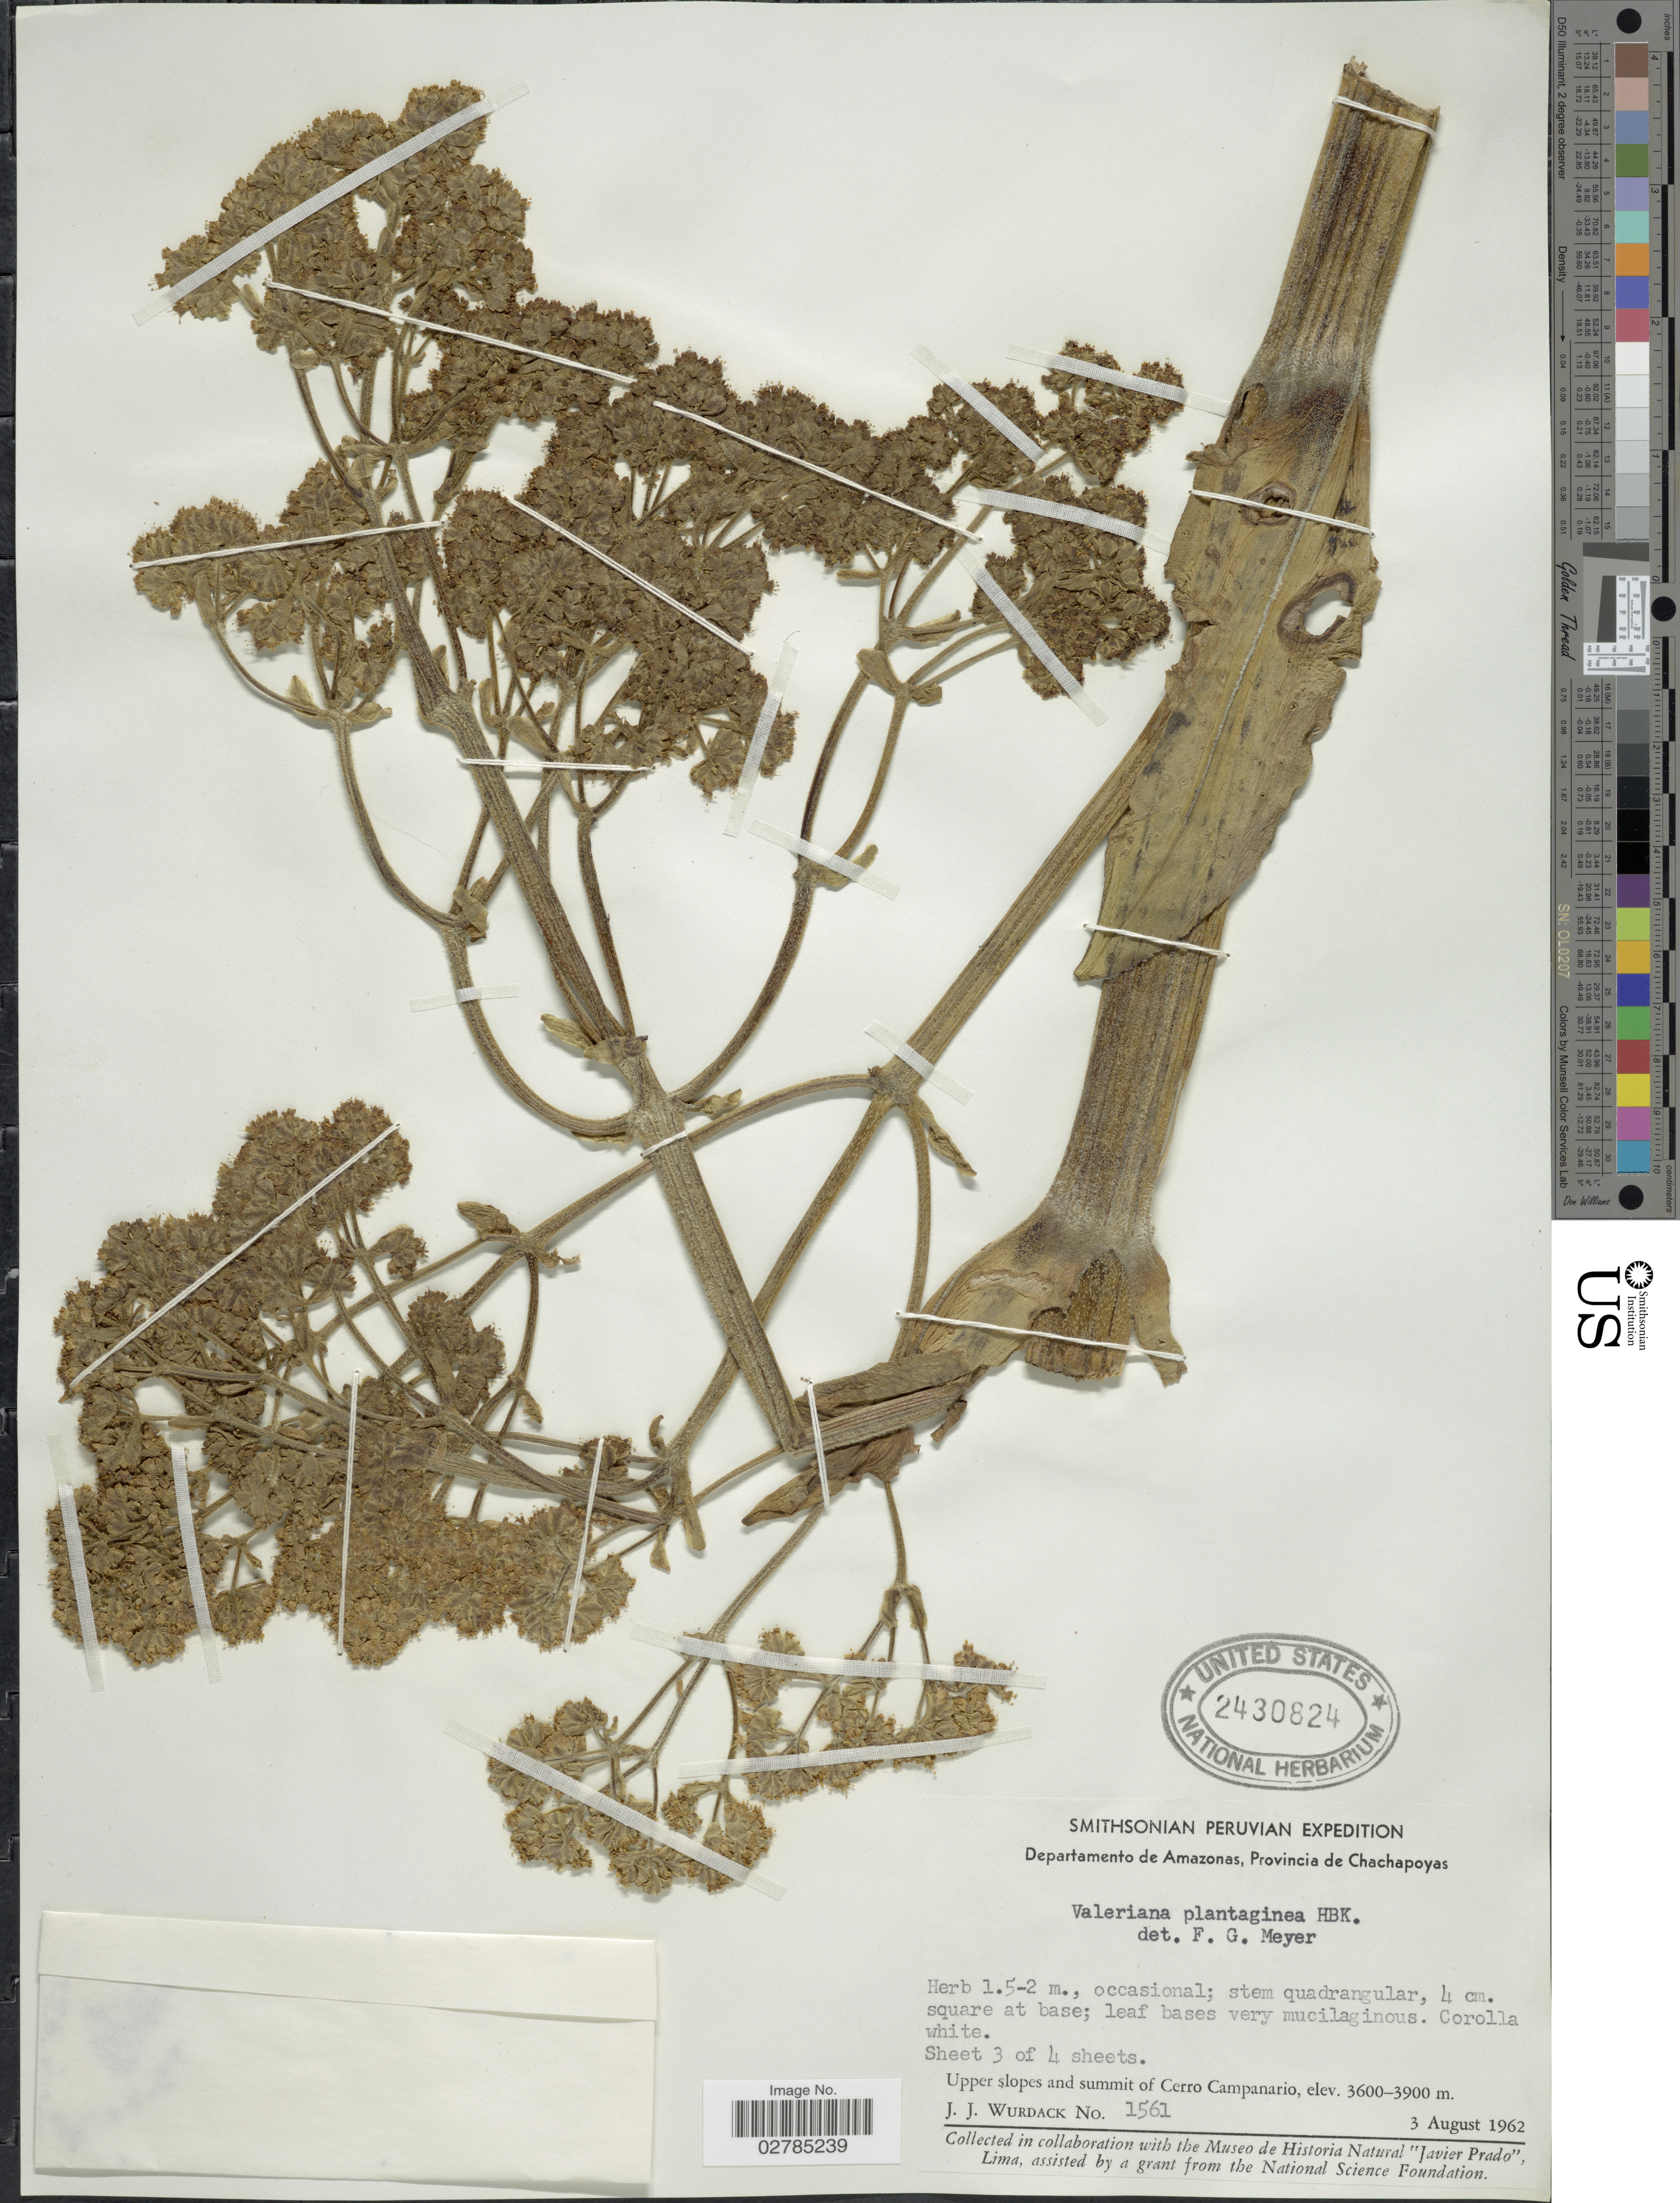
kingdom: Plantae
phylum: Tracheophyta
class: Magnoliopsida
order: Dipsacales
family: Caprifoliaceae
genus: Valeriana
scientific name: Valeriana plantaginea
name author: Kunth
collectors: J. J. Wurdack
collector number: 1561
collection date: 1962-08-03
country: Peru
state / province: Amazonas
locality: Departamento de Amazonas, Provincia de Chachapoyas. Upper slopes and summit of Cerro Campanario.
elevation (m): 3600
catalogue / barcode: US 2430824